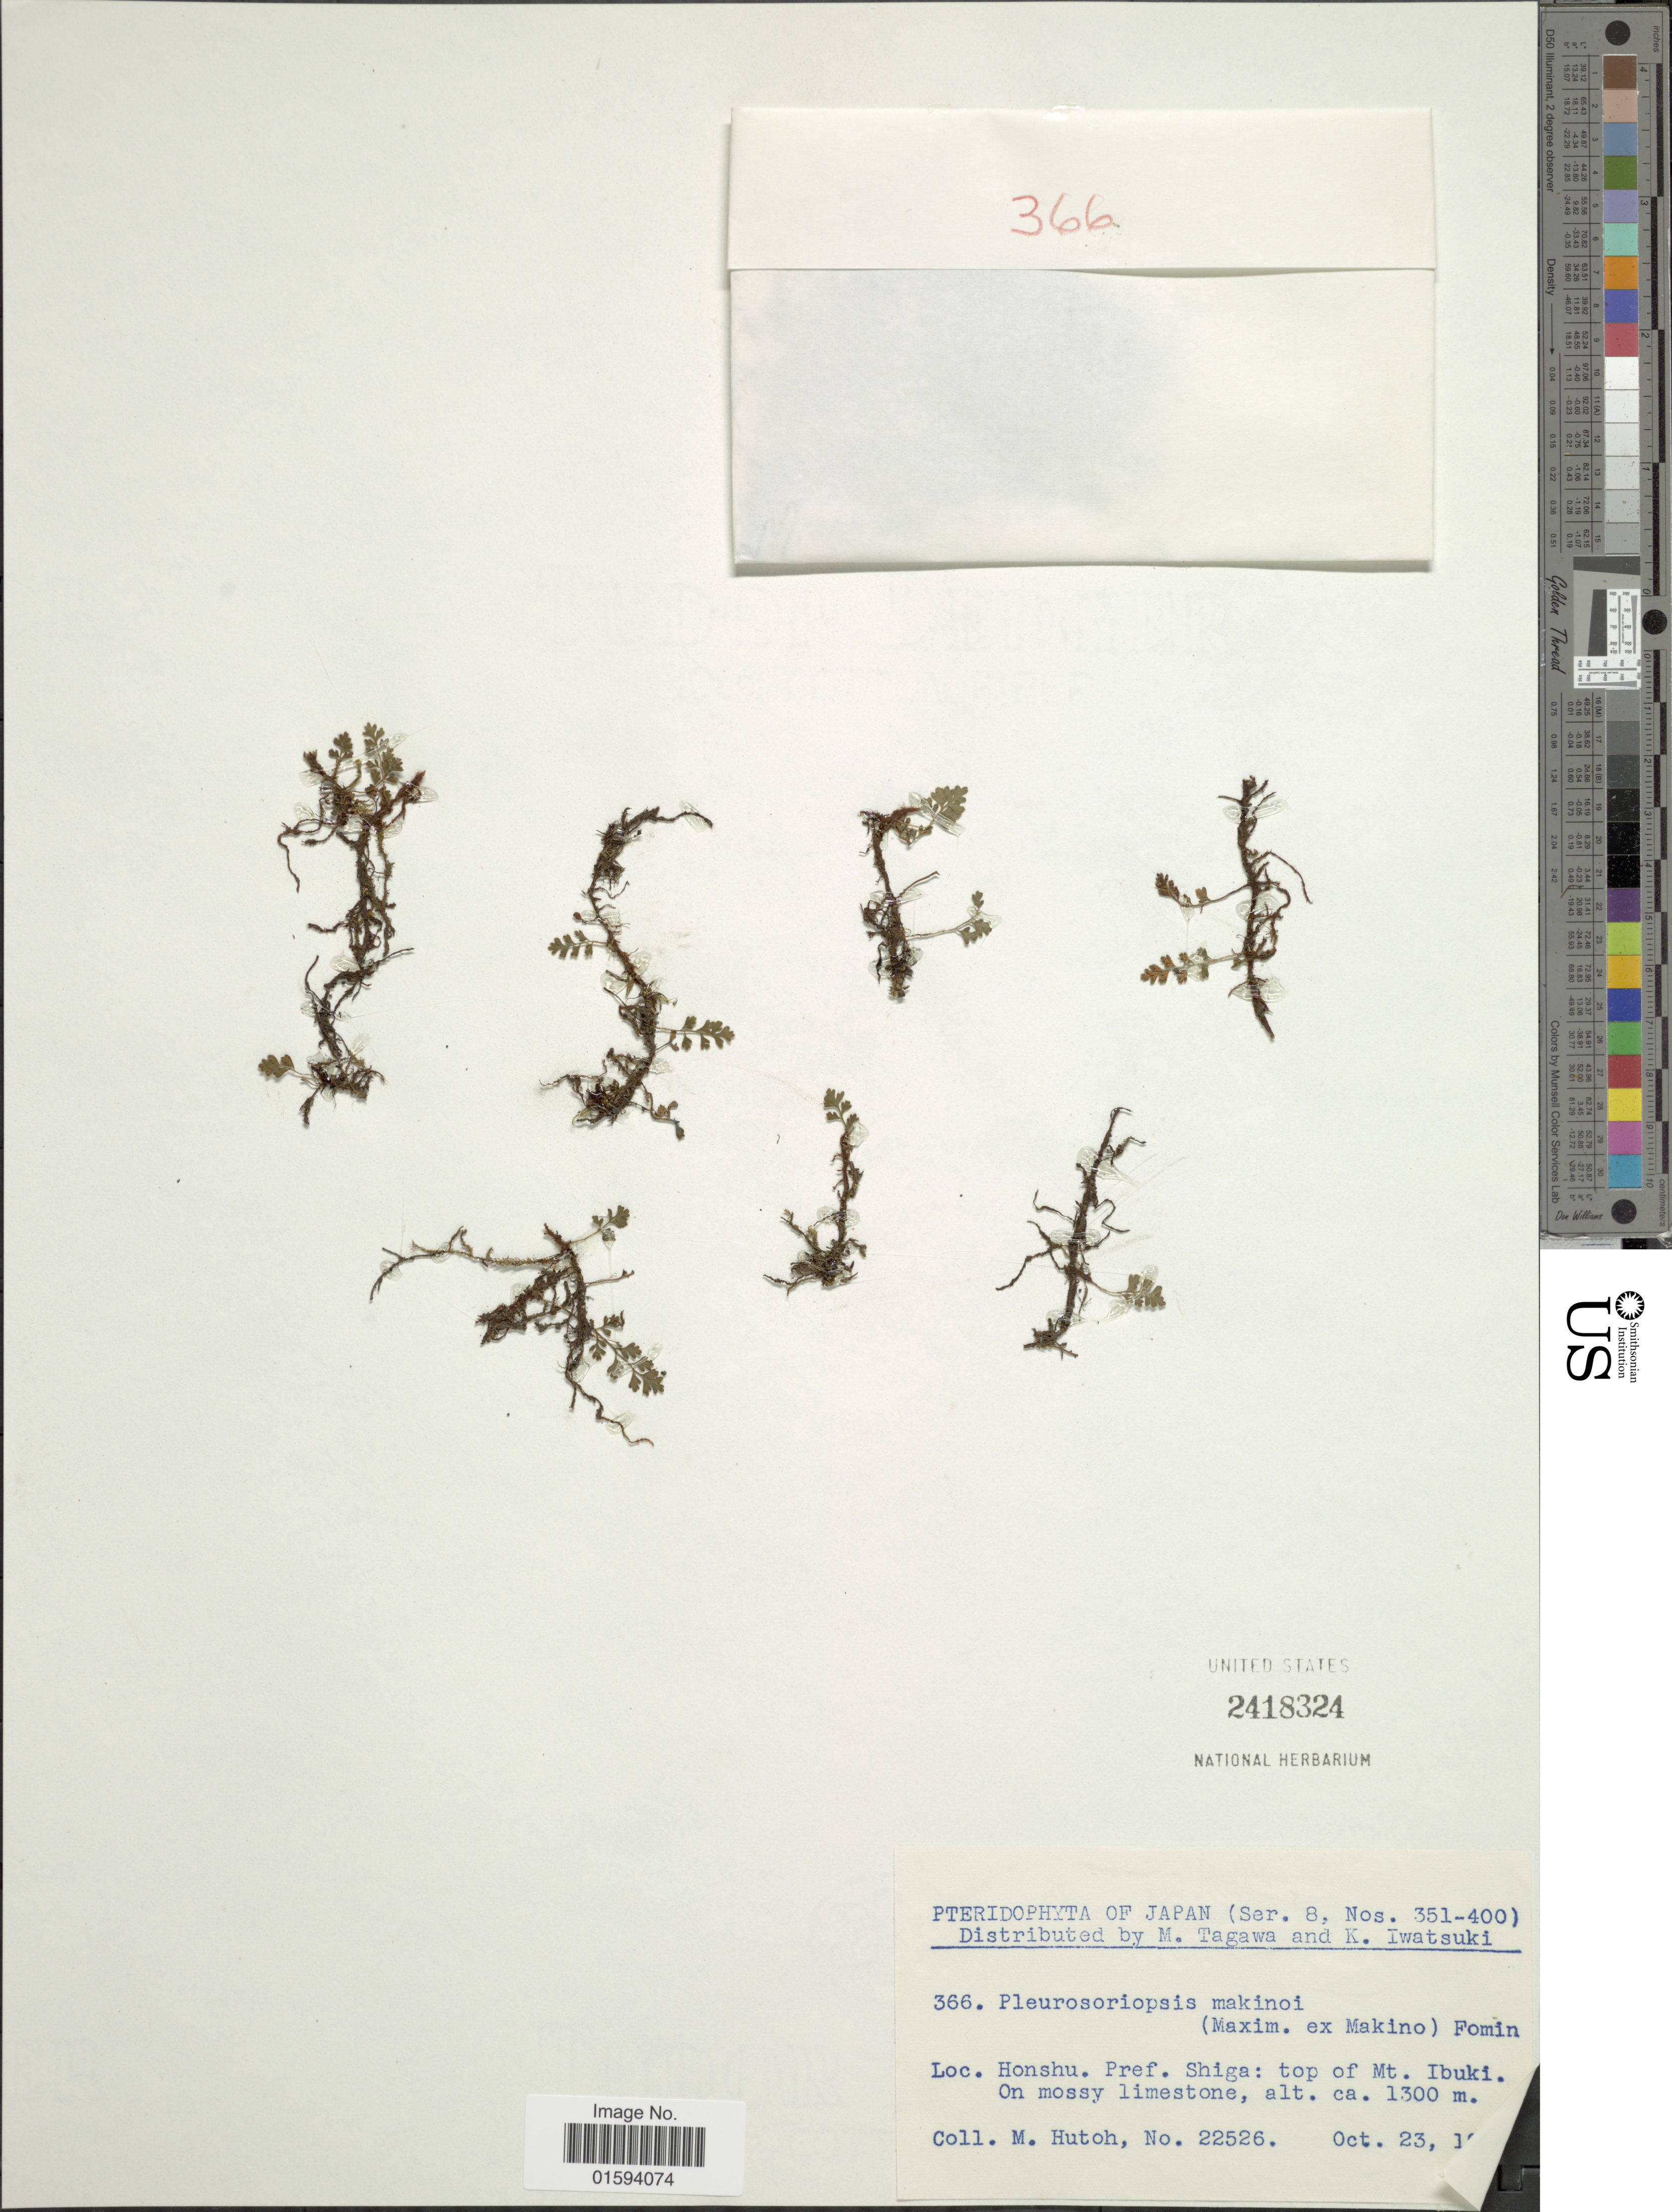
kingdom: Plantae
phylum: Tracheophyta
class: Polypodiopsida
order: Polypodiales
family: Polypodiaceae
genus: Pleurosoriopsis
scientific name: Pleurosoriopsis makinoi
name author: (Maxim.) Fomin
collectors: M. Hutoh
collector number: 22526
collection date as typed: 1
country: Japan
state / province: Siga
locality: Honshu. Pref. Shiga: top of Mt. Ibuki, on mossy limestone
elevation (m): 1300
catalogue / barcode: US 2418324